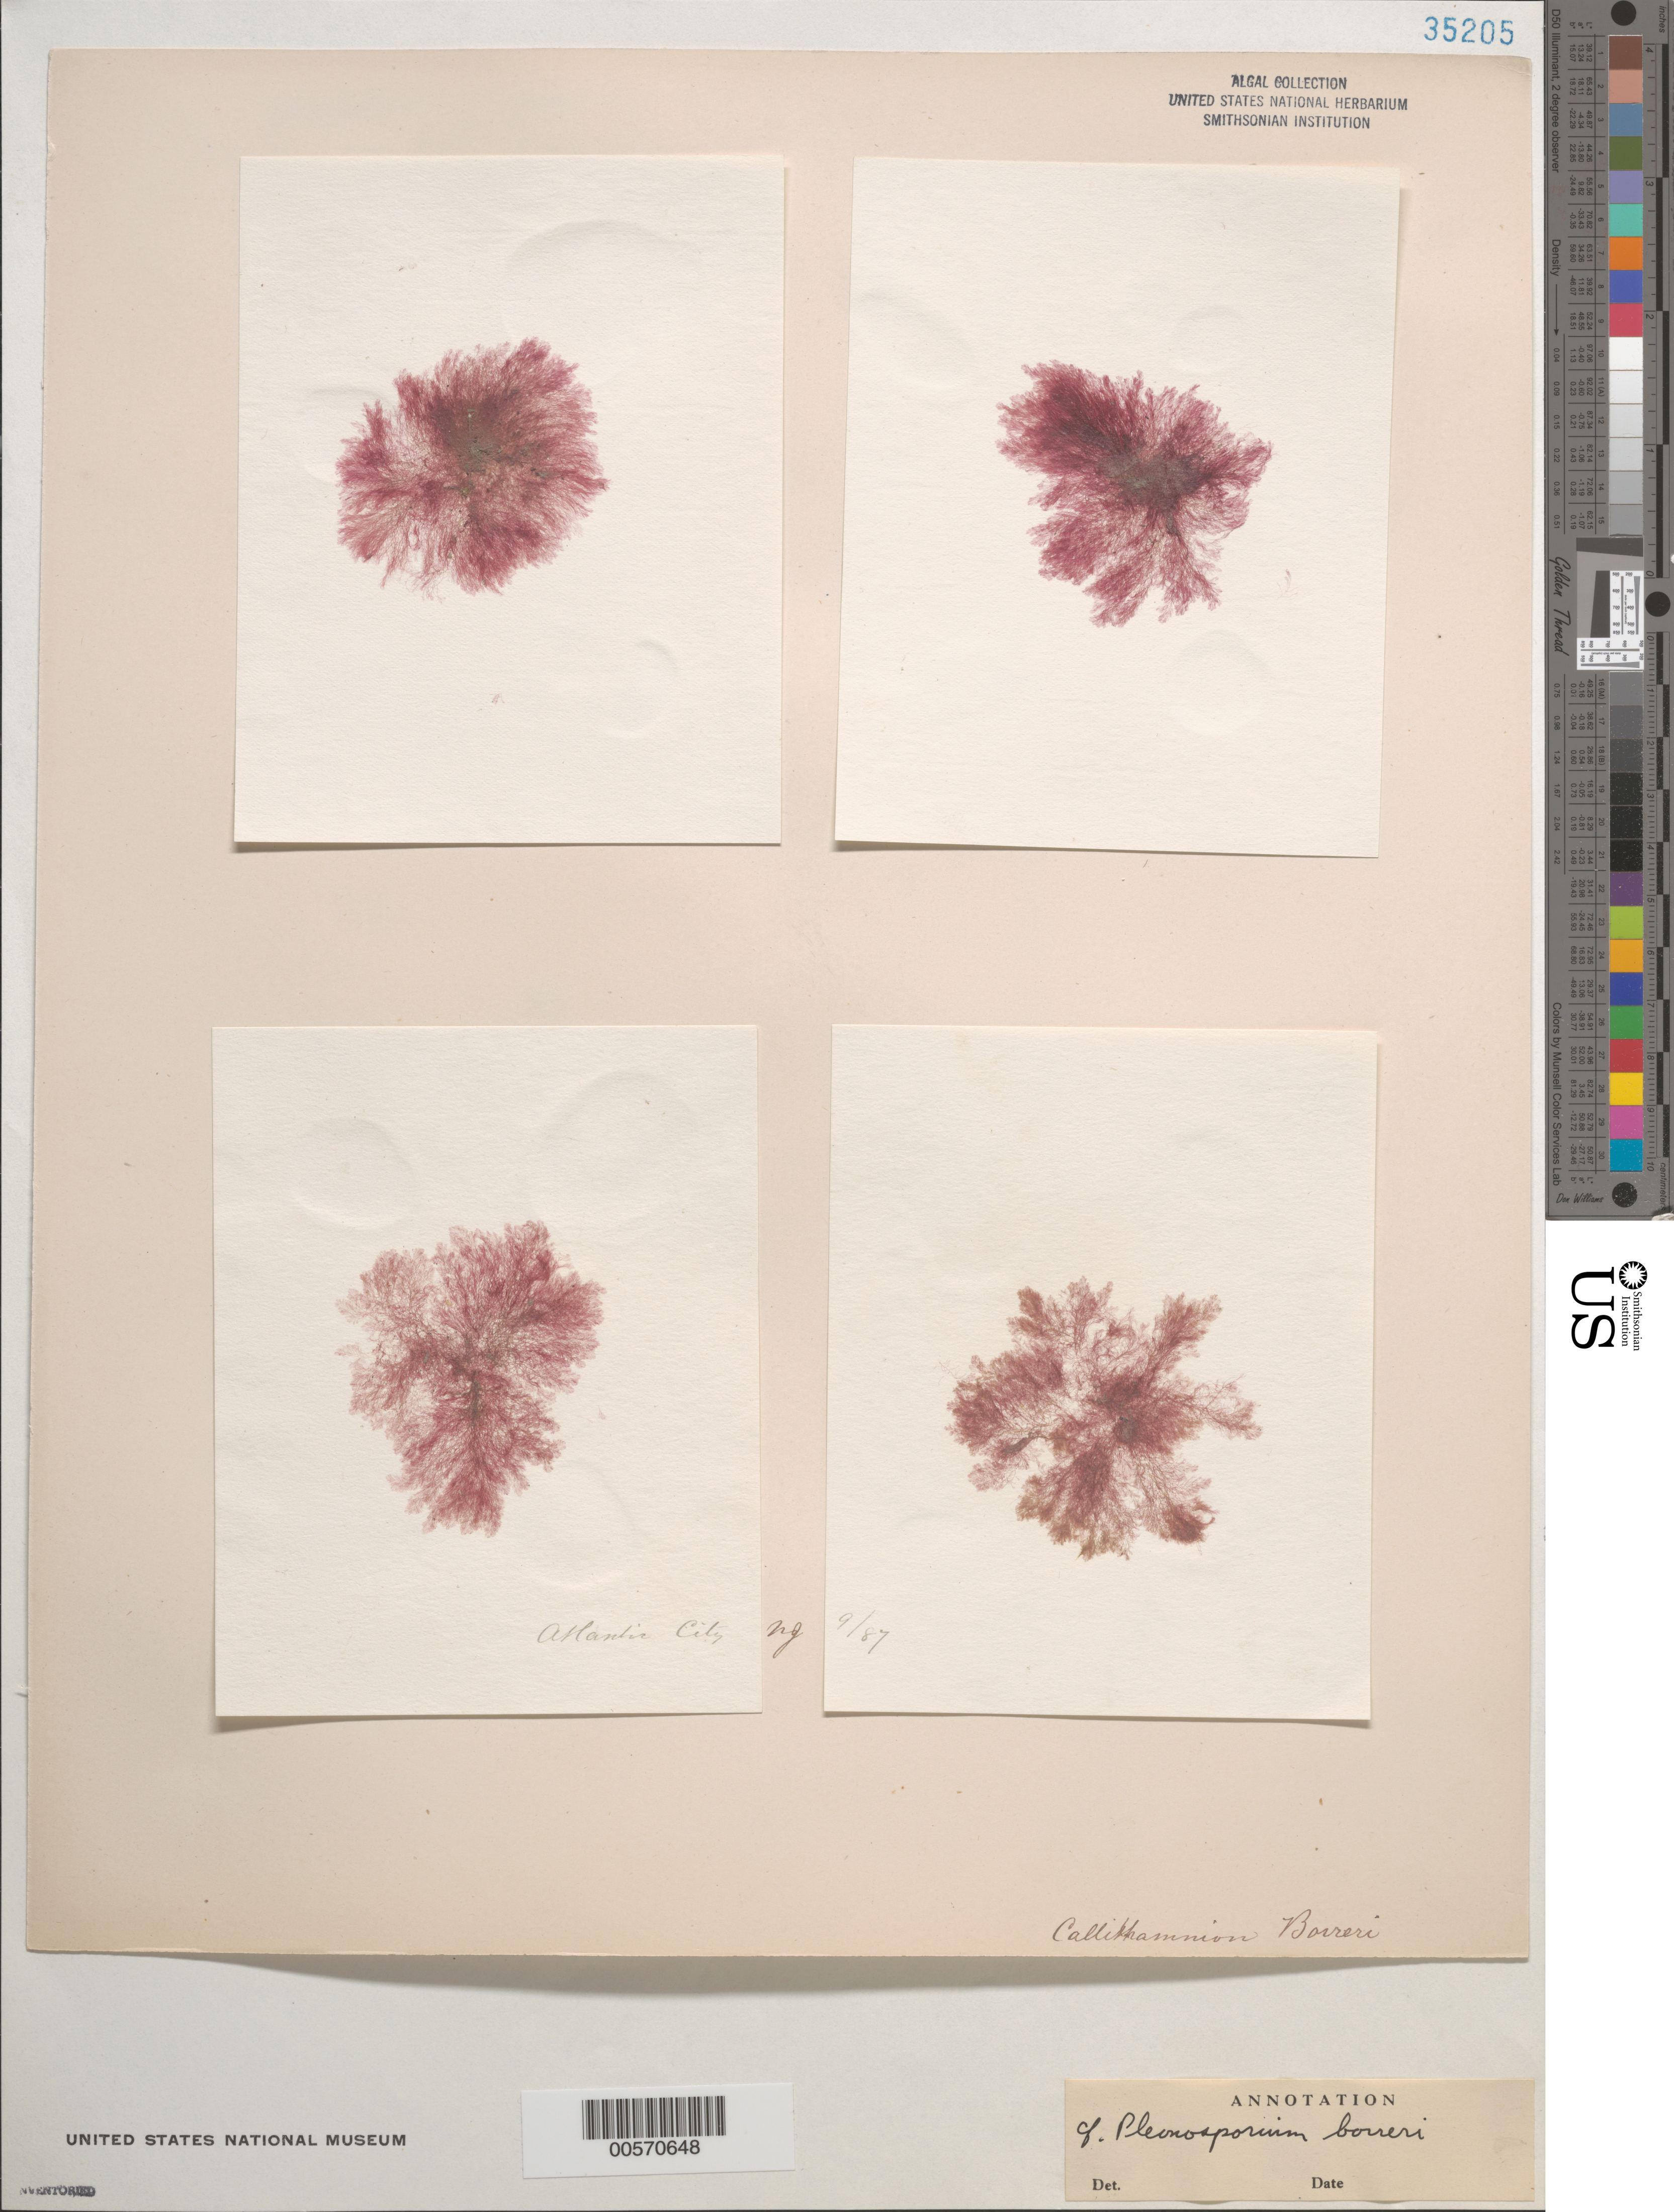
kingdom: Plantae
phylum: Rhodophyta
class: Florideophyceae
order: Ceramiales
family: Wrangeliaceae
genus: Pleonosporium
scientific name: Pleonosporium borreri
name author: (Sm.) Näg.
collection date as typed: Sep 1887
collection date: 1887-09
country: United States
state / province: New Jersey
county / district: Atlantic County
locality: Atlantic City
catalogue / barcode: US 35205